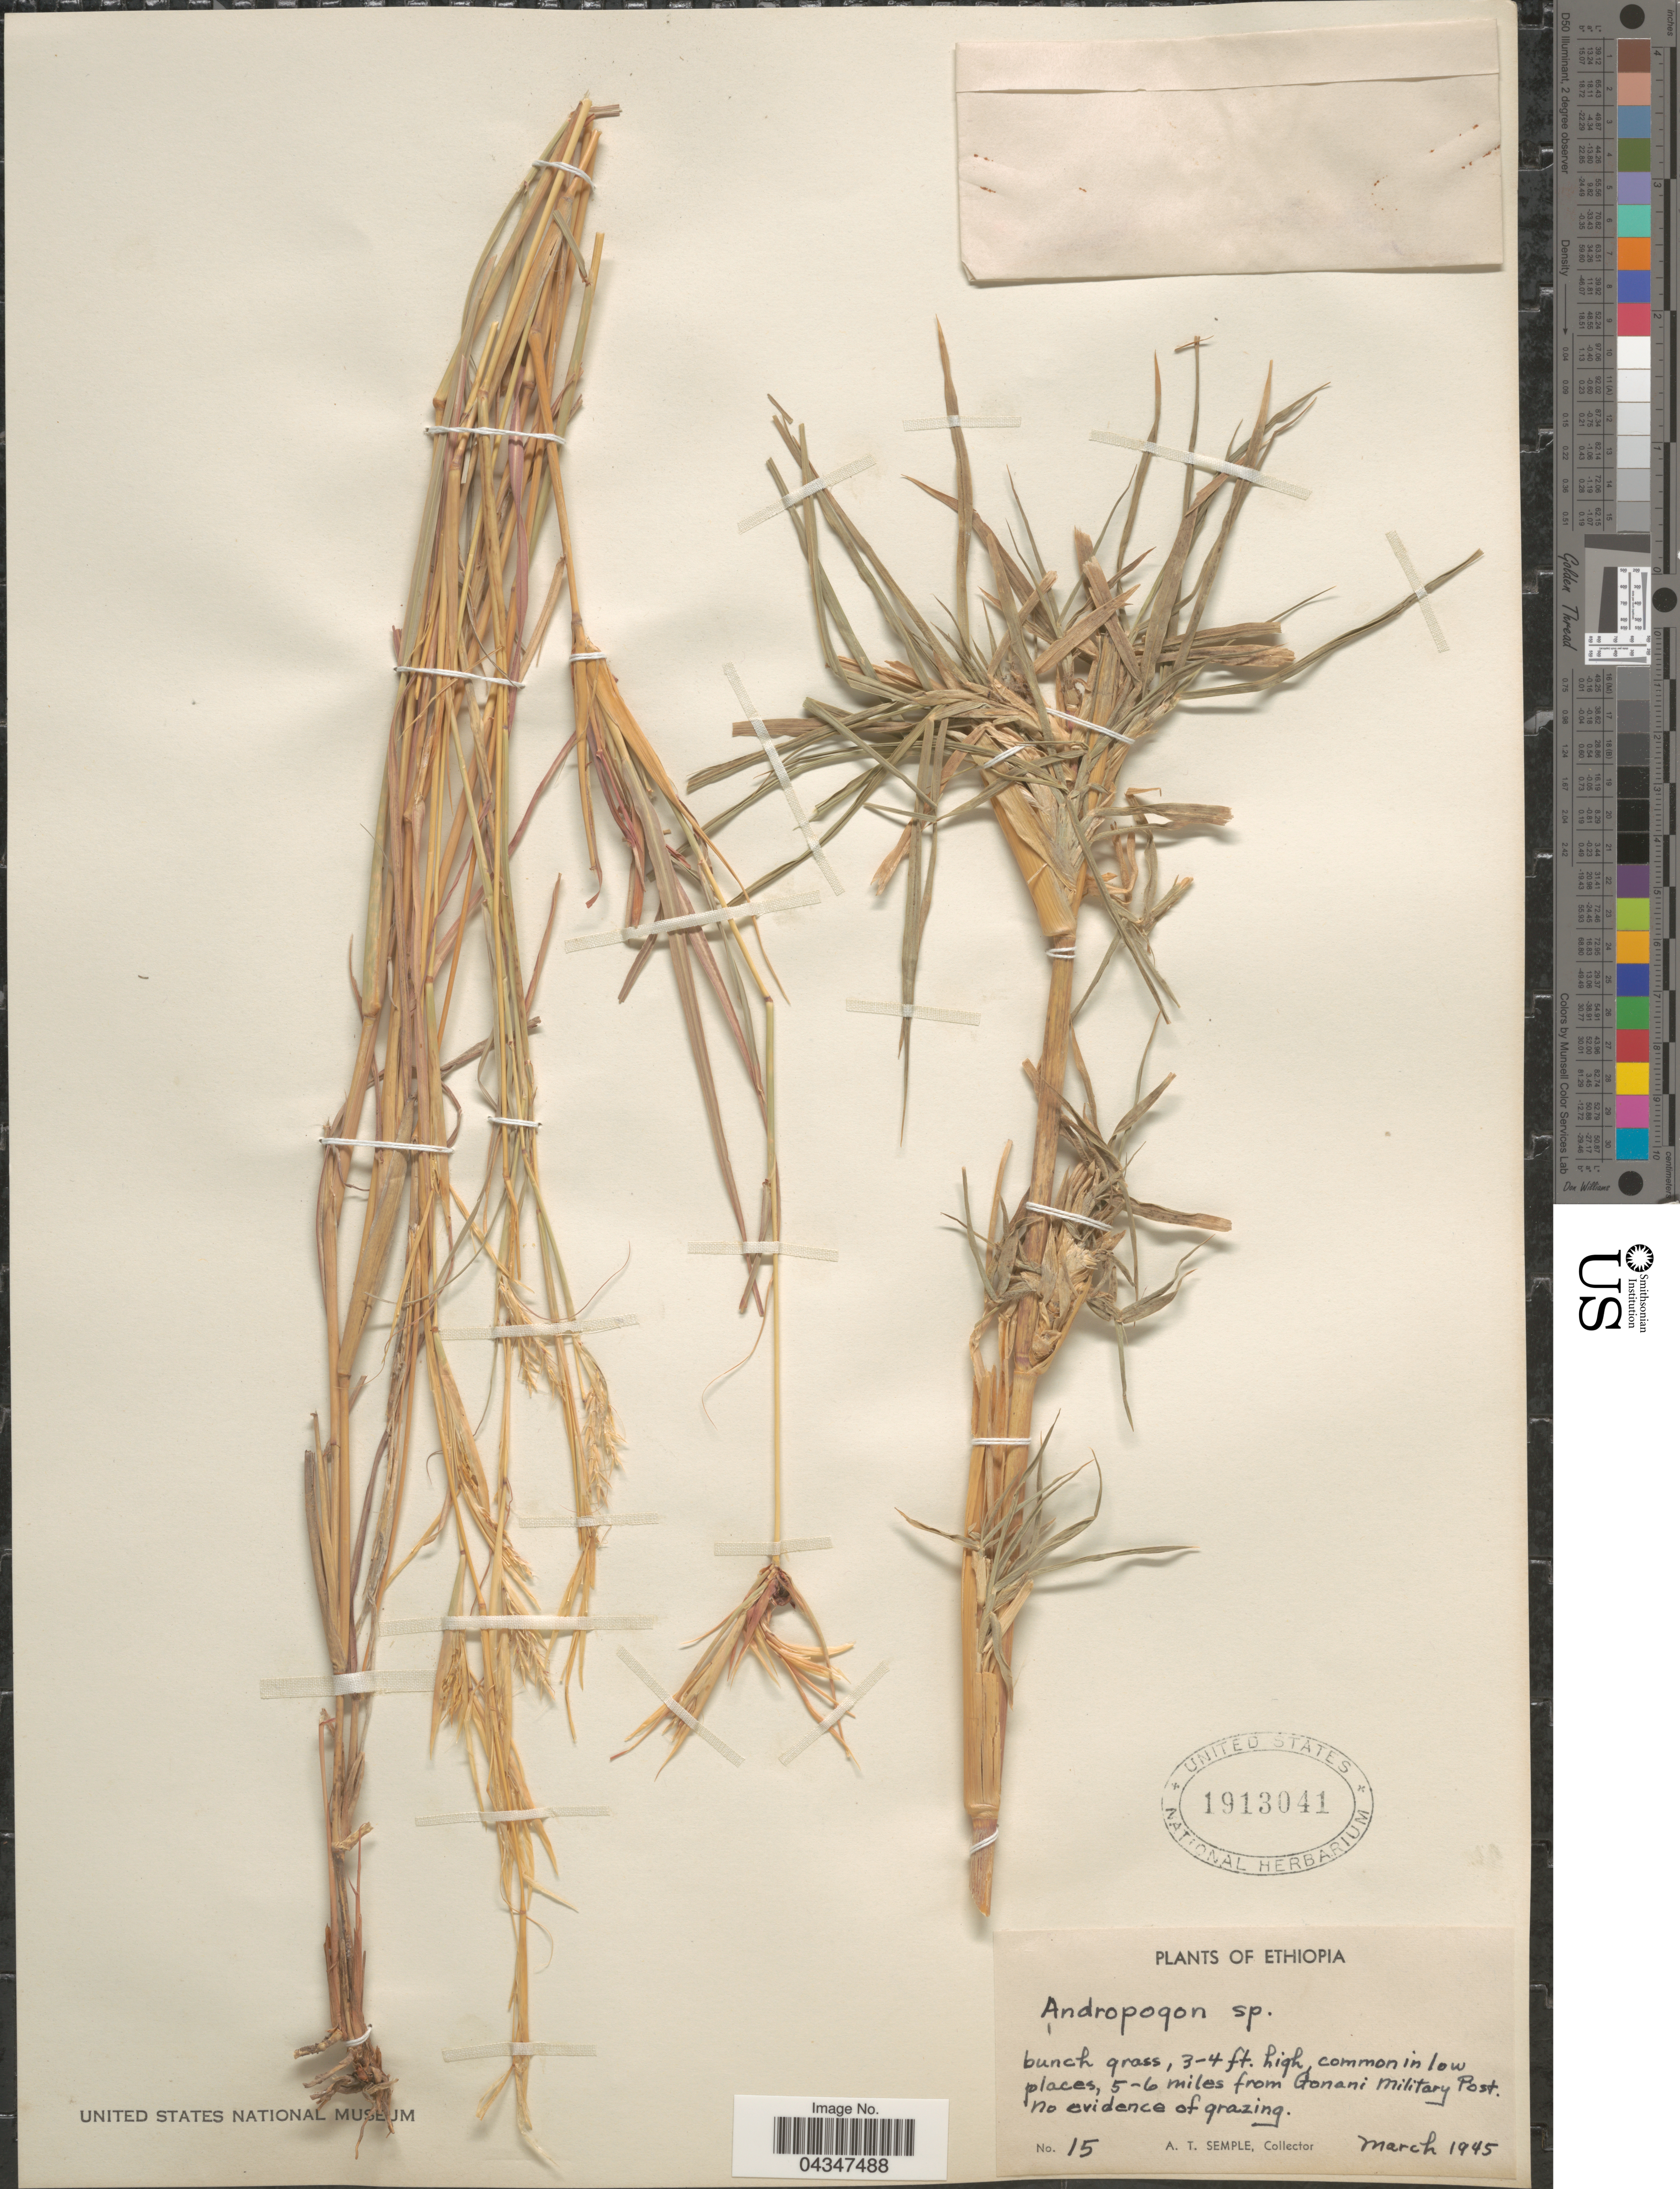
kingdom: Plantae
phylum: Tracheophyta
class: Liliopsida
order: Poales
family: Poaceae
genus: Andropogon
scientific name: Andropogon sp.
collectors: A. Semple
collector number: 15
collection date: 1945-03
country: Ethiopia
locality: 5-6 miles from Gonani Military Post.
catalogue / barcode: US 1913041